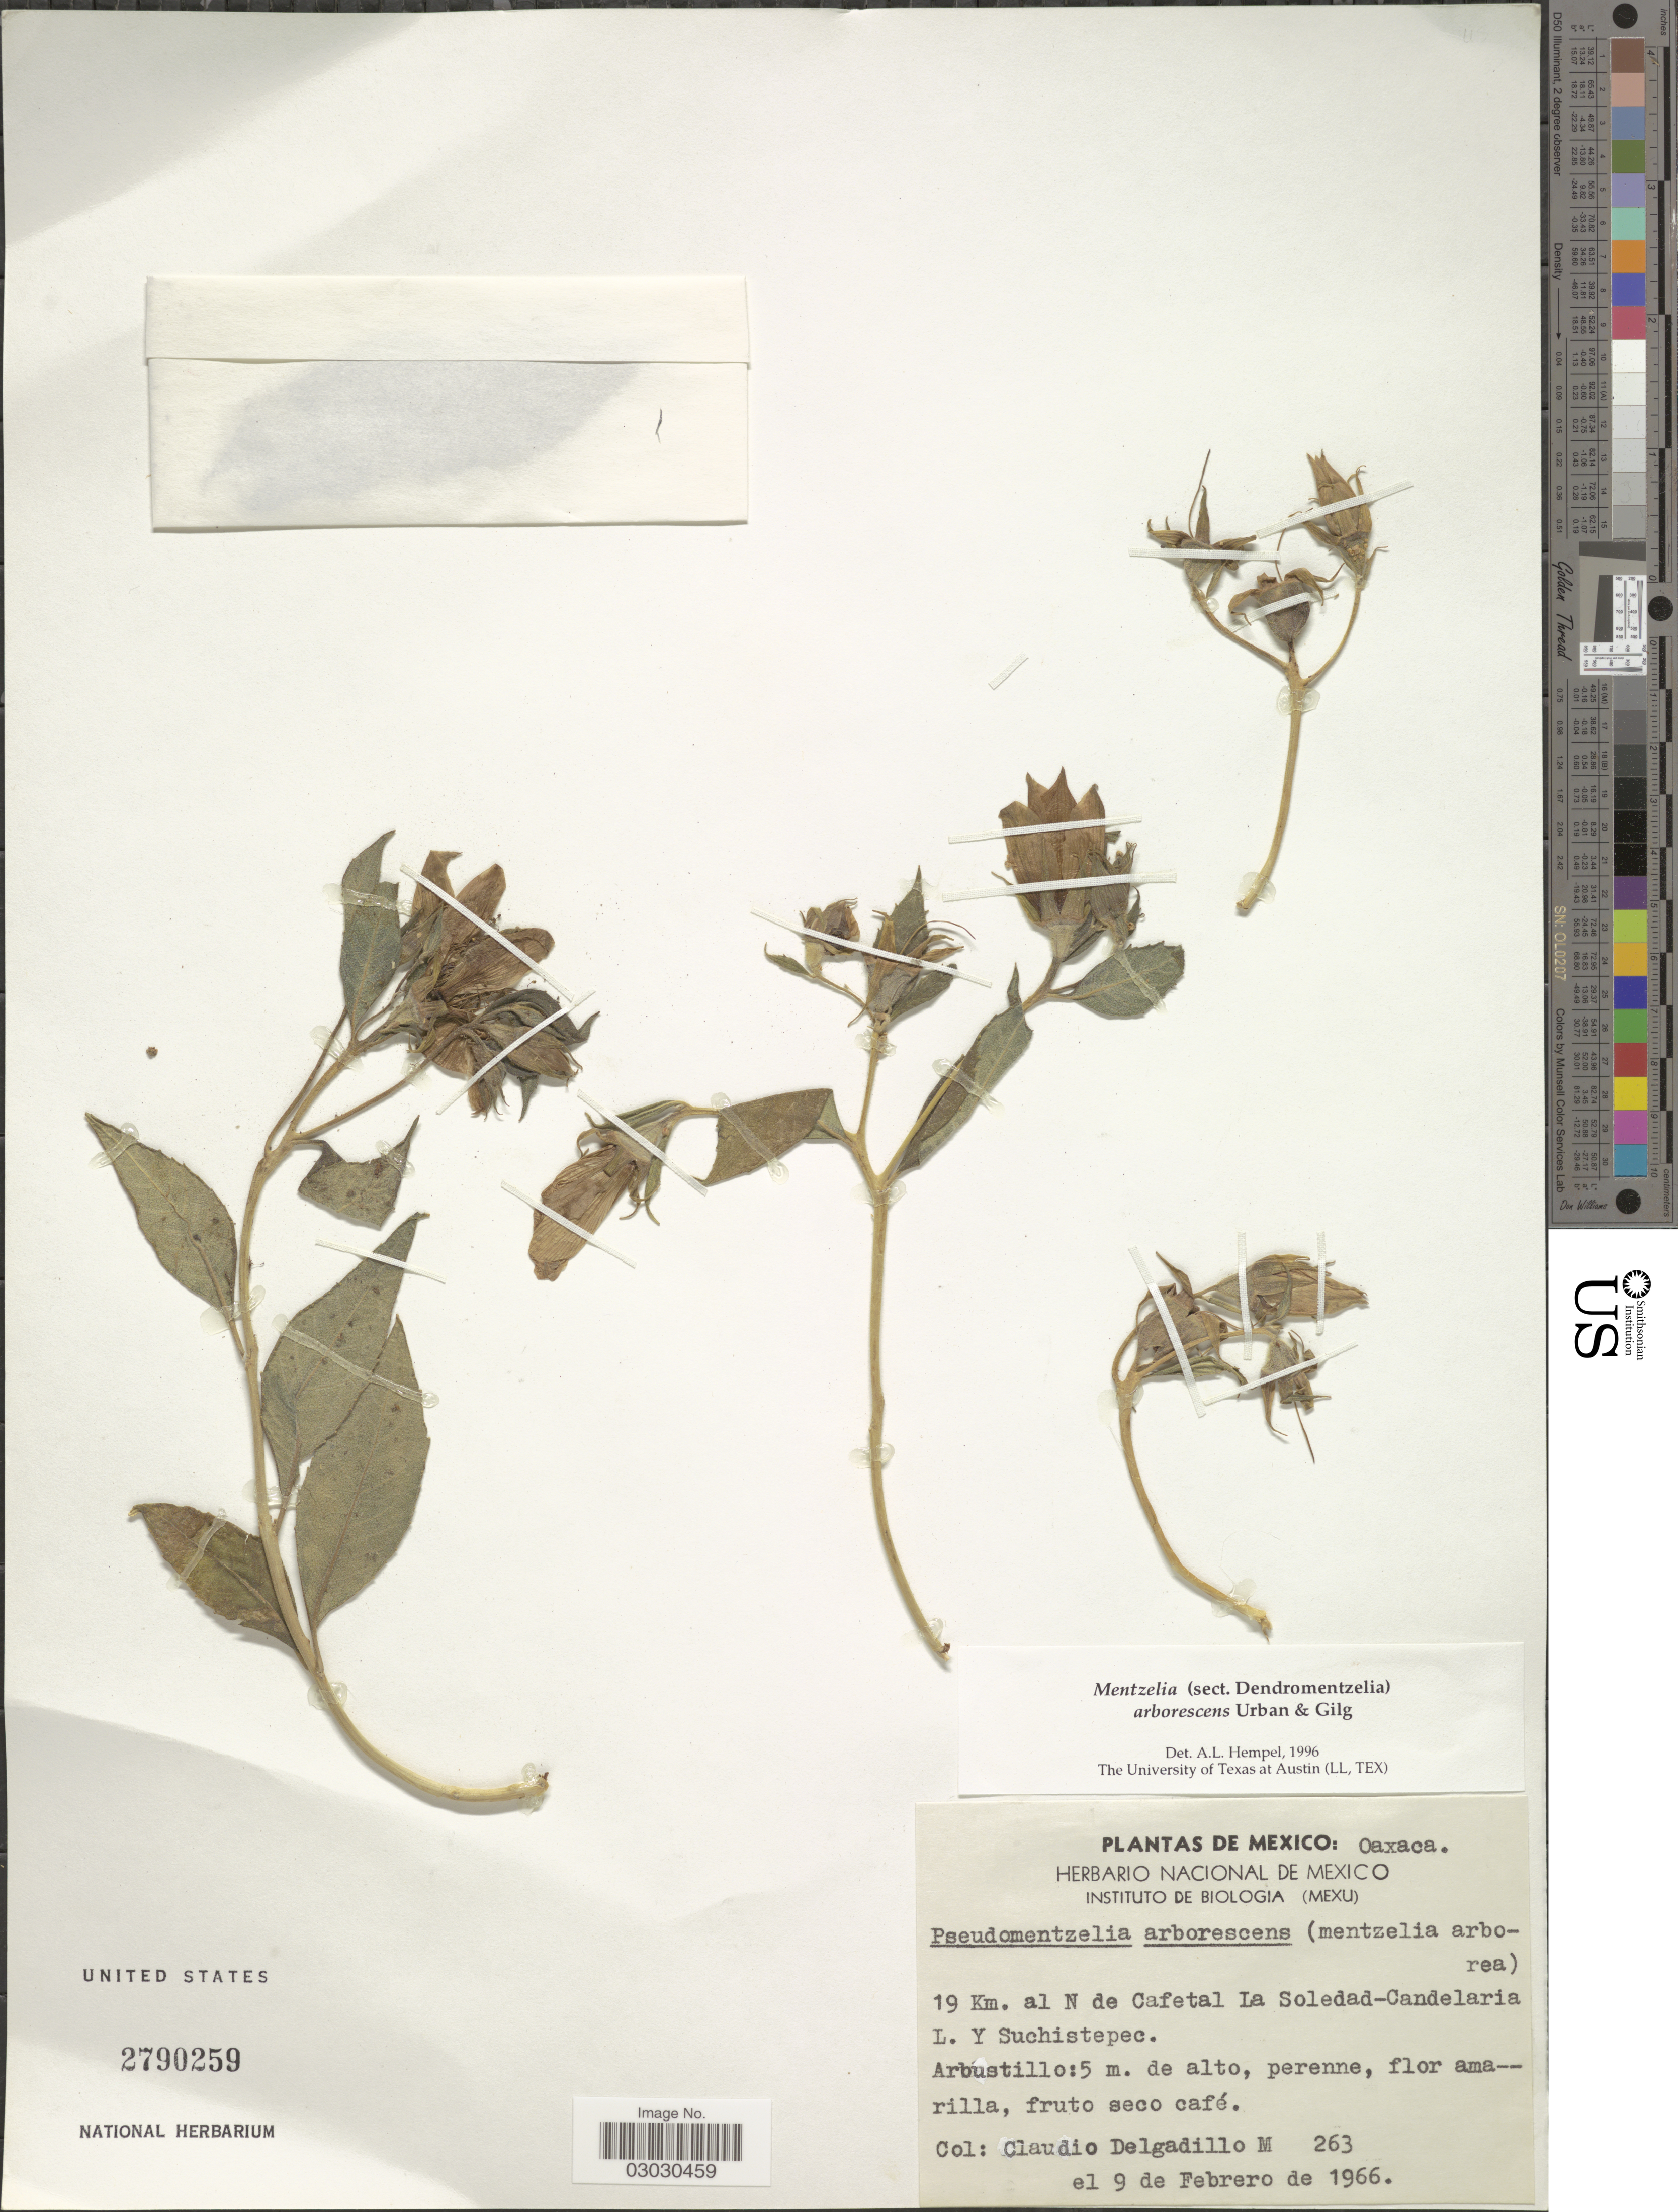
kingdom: Plantae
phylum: Tracheophyta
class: Magnoliopsida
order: Cornales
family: Loasaceae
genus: Mentzelia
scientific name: Mentzelia arborescens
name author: Urb. & Gilg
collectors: C. Delgadillo-m.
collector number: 263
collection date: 1966-02-09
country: Mexico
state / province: Oaxaca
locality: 19 Km. al N de Cafetal La Soledad-Candelaria L. Y Suchistepec.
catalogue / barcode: US 2790259